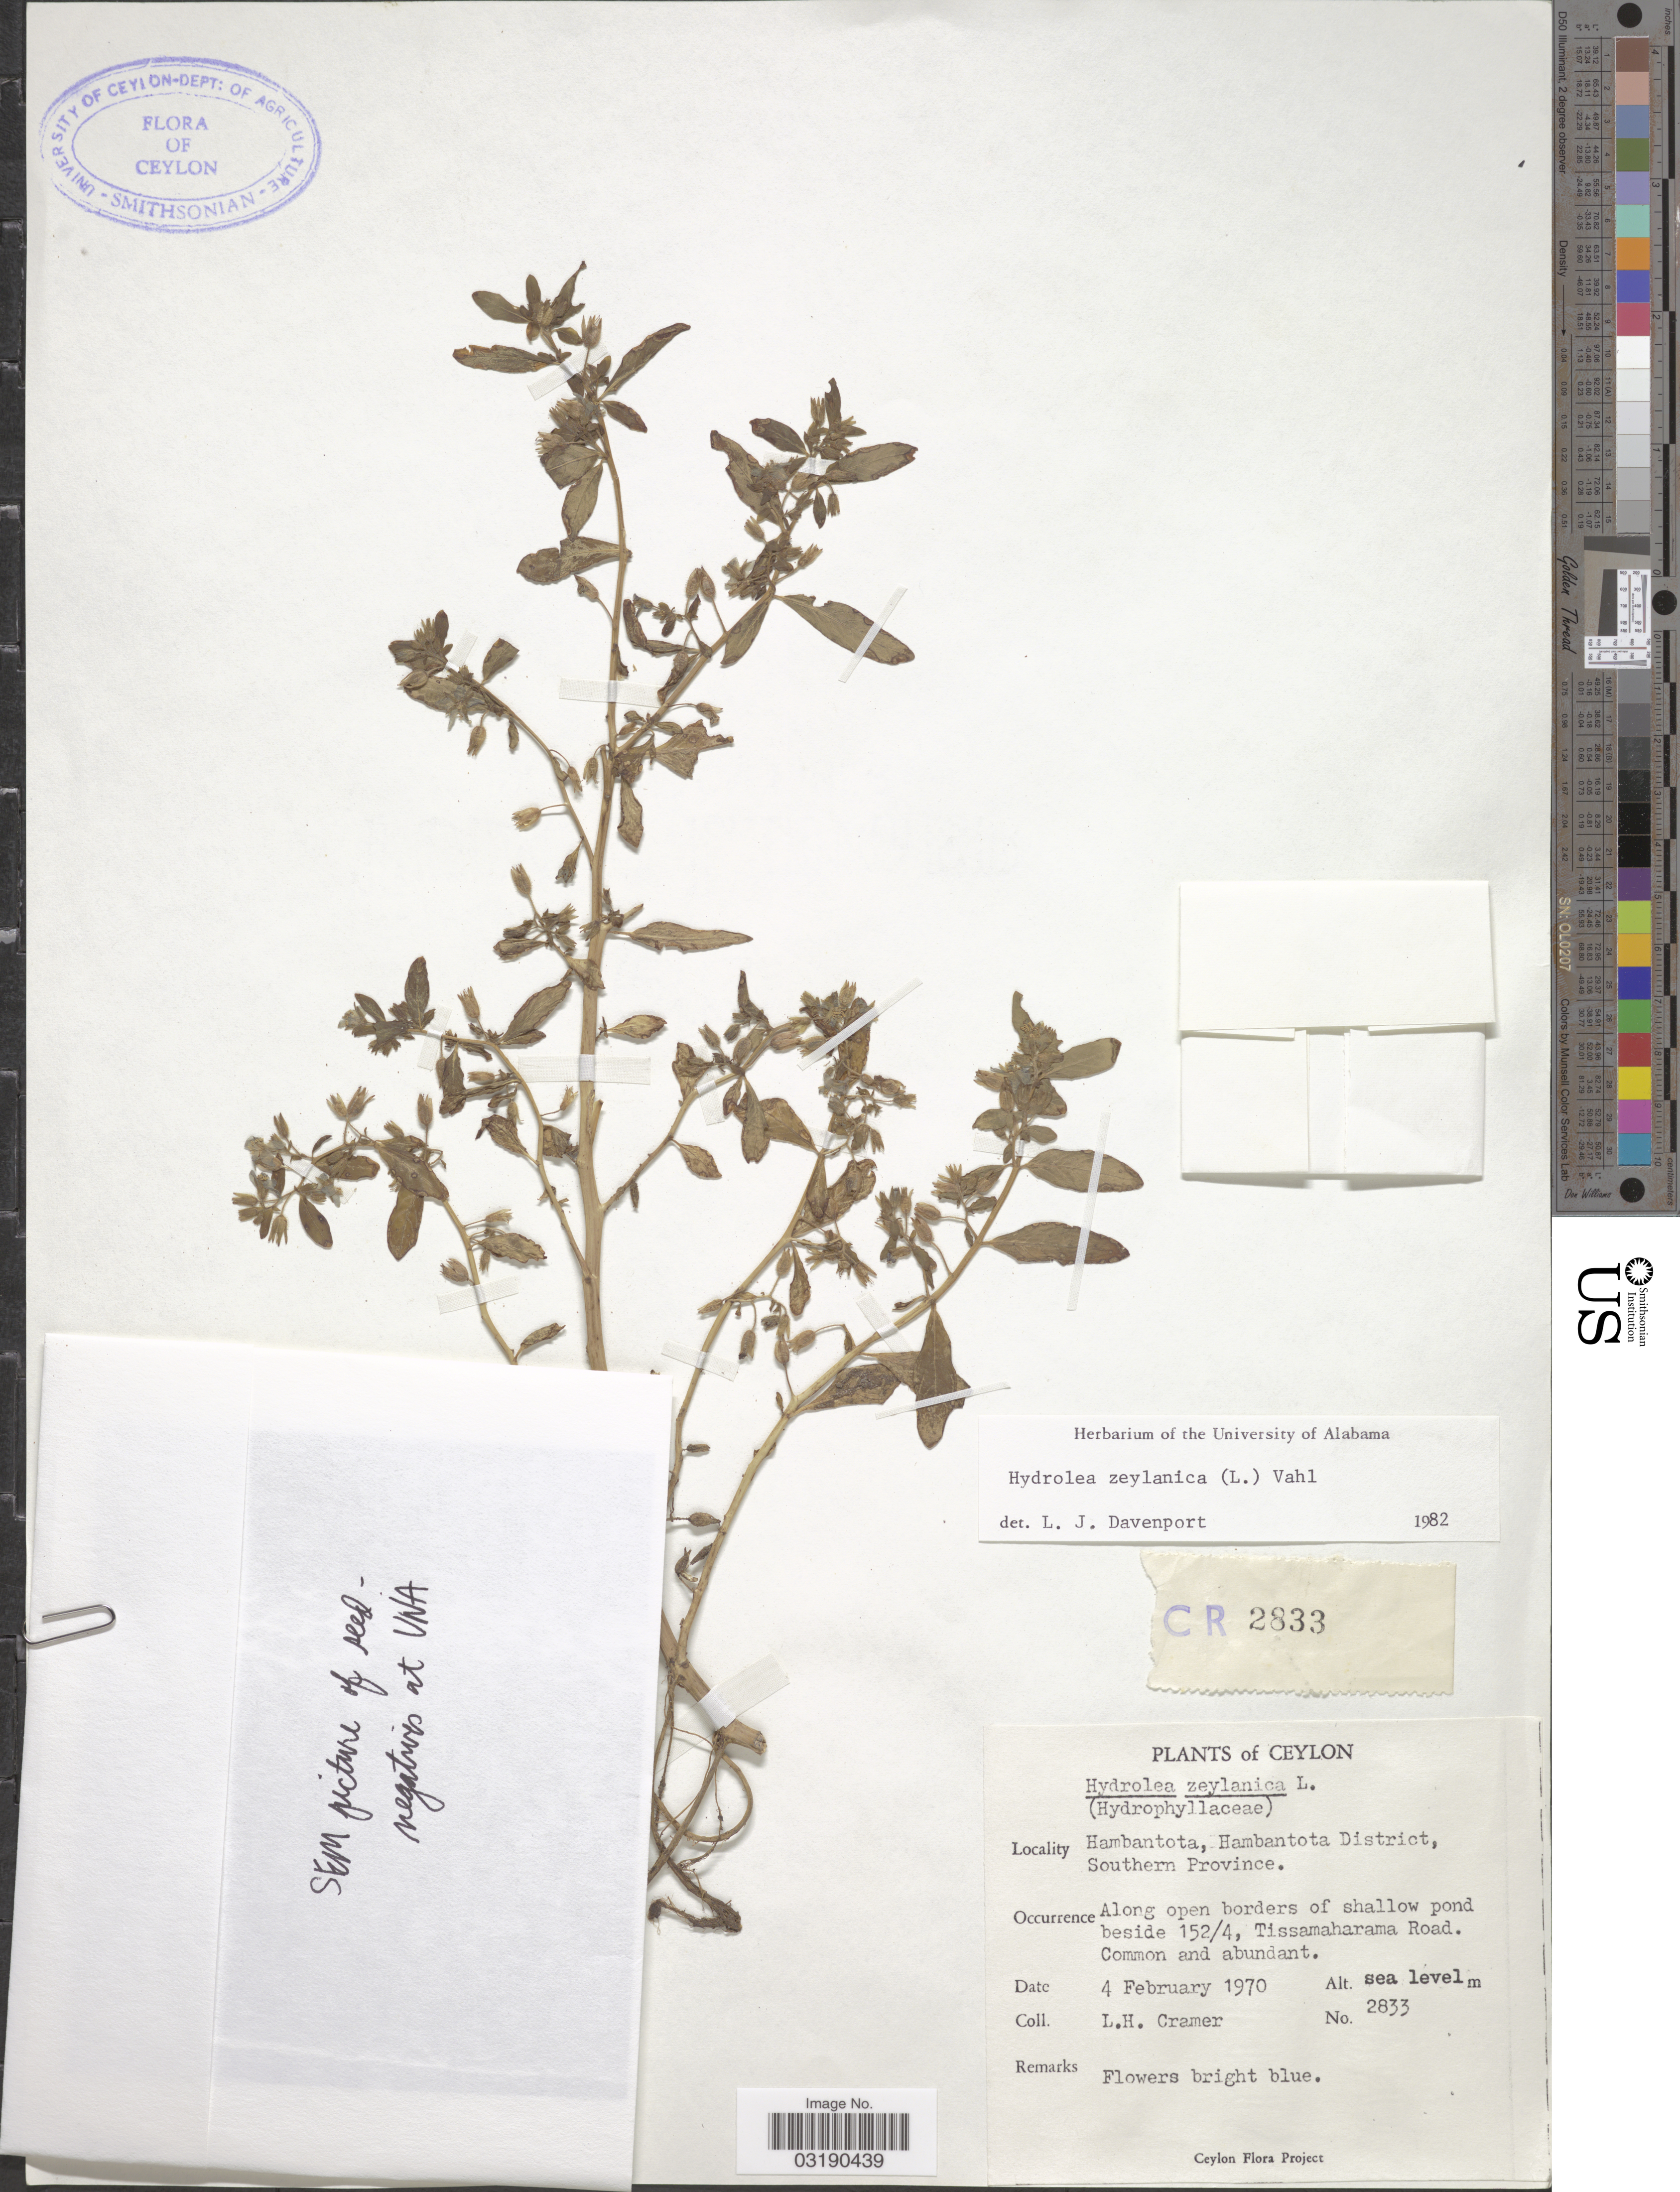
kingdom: Plantae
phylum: Tracheophyta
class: Magnoliopsida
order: Solanales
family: Hydroleaceae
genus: Hydrolea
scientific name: Hydrolea zeylanica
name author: (L.) Vahl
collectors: L. H. Cramer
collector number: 2833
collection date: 1970-02-04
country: Sri Lanka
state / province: Southern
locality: Ceylon. Hambantota, Hambantota District, Southern Province. Along open borders of shallow pond beside 152/4, Tissamaharama Road.